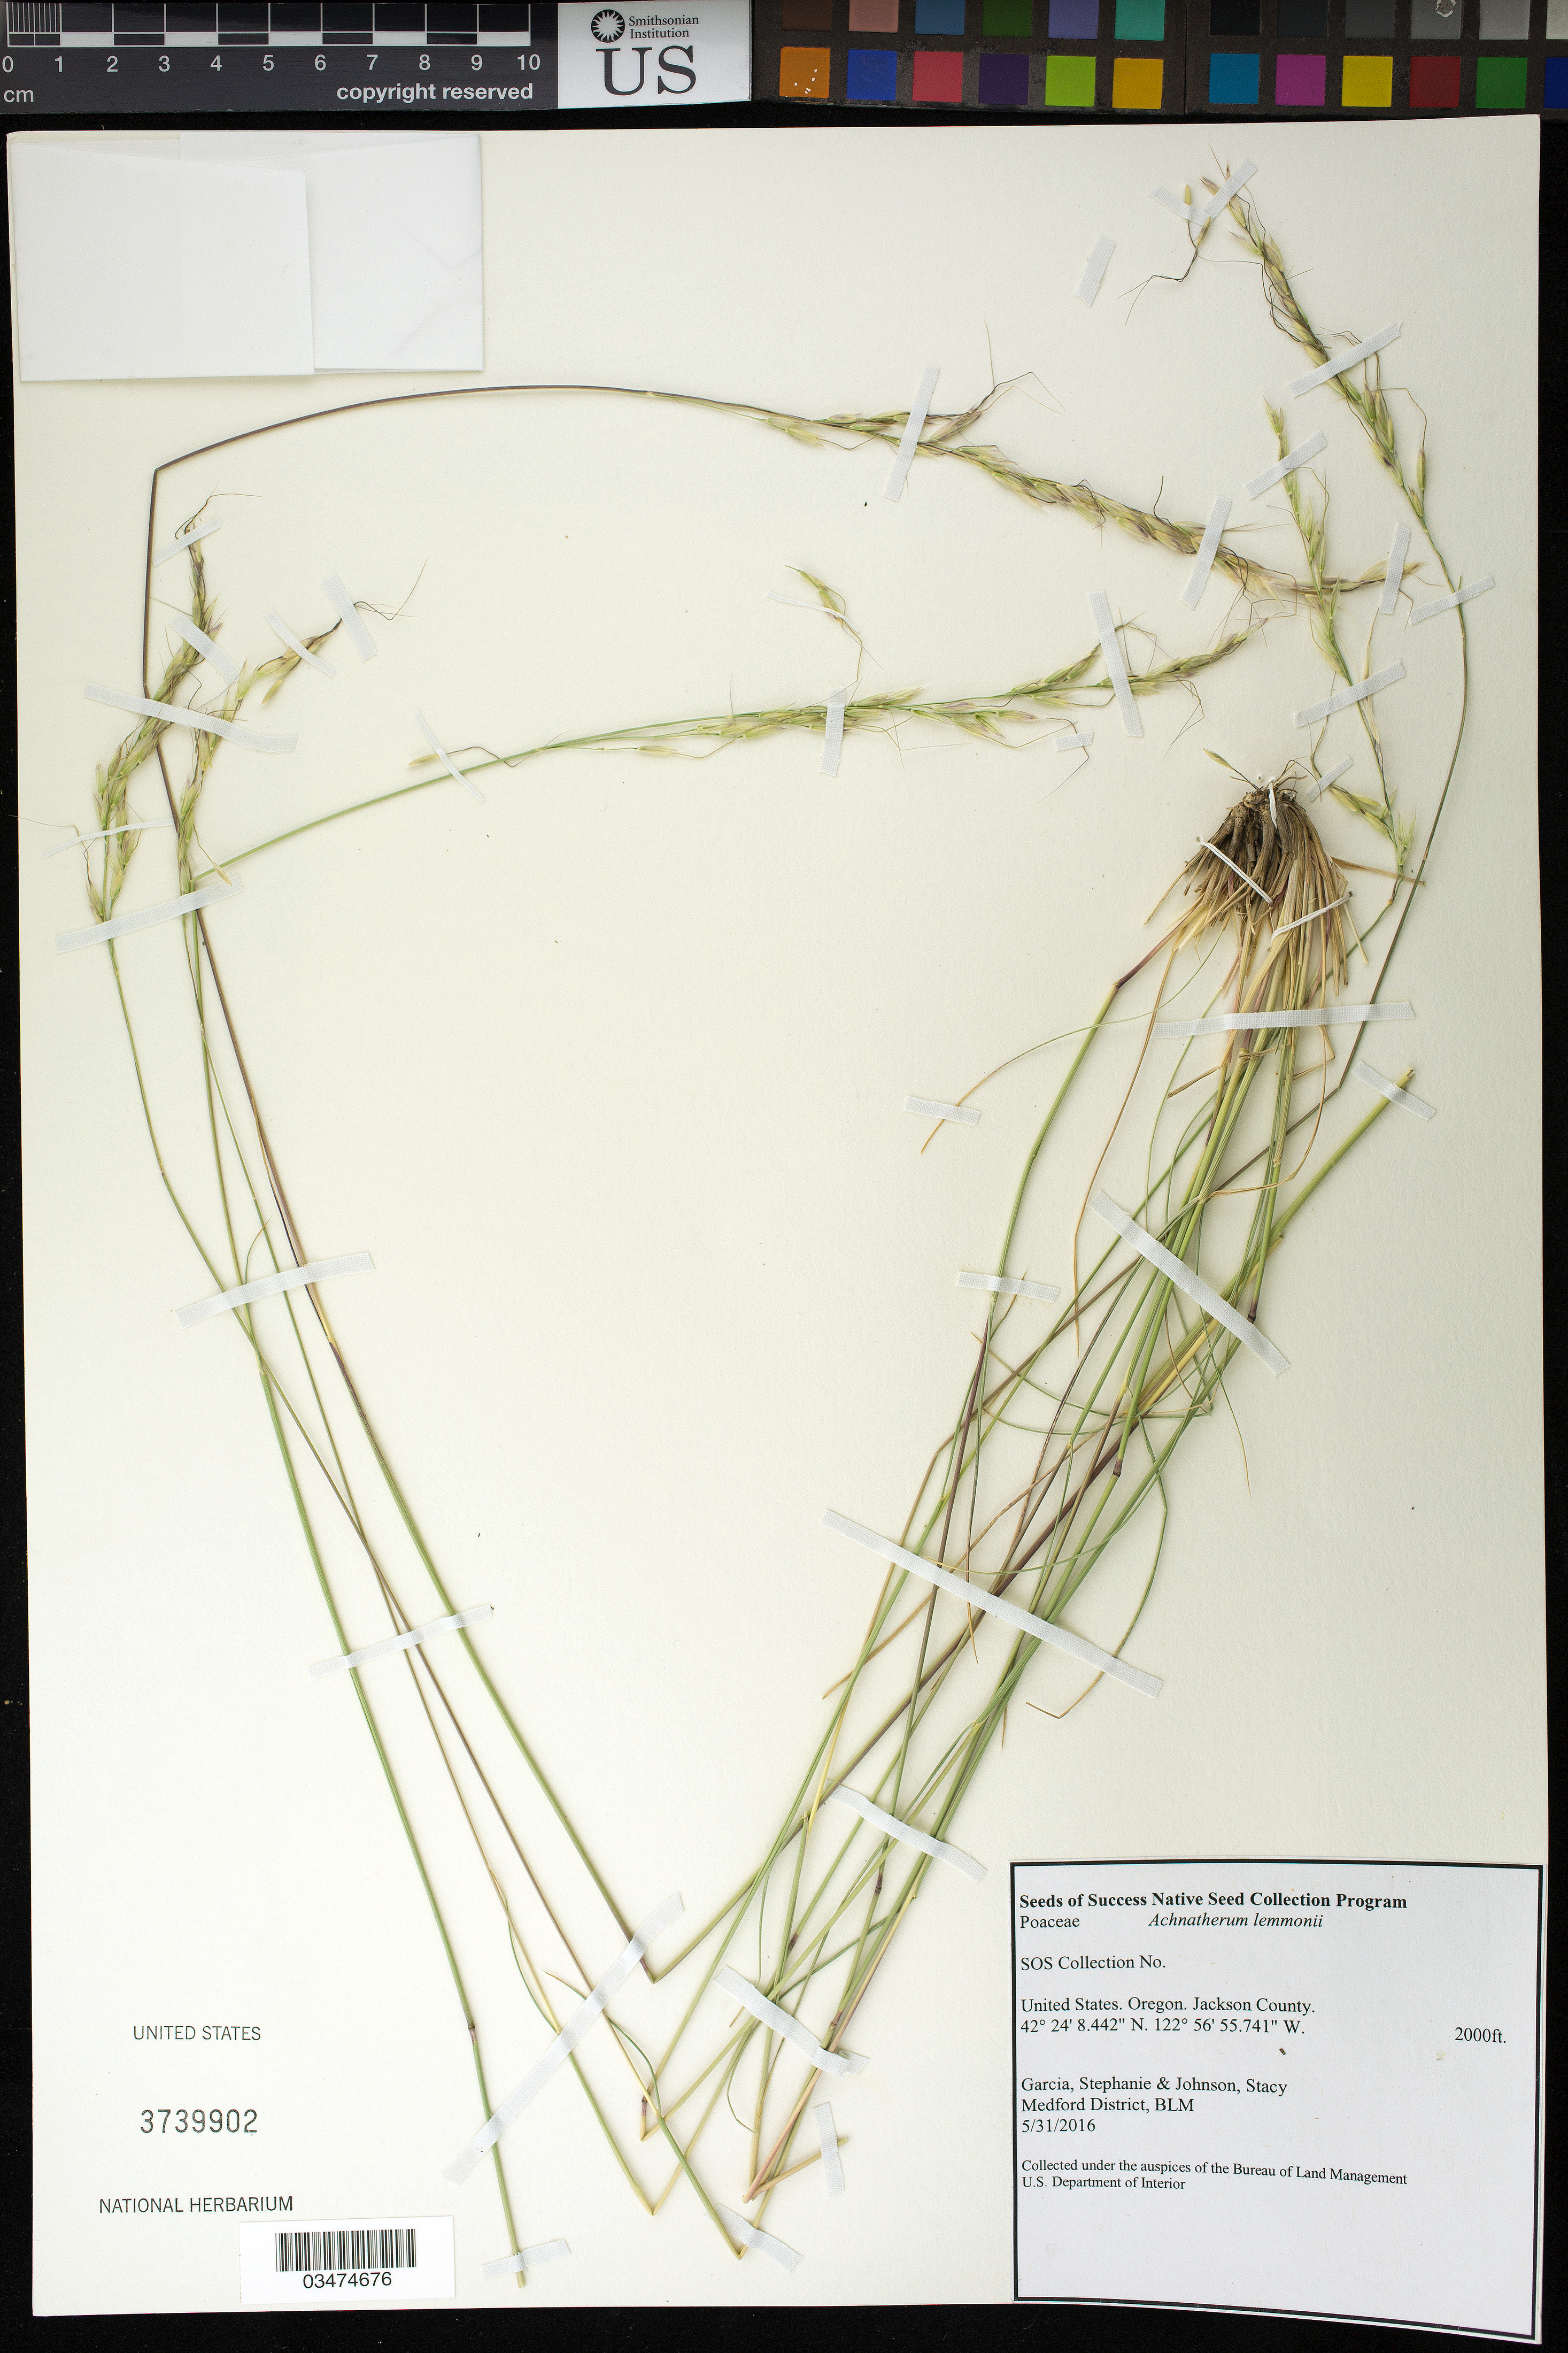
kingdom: Plantae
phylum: Tracheophyta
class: Liliopsida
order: Poales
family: Poaceae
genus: Achnatherum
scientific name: Achnatherum lemmonii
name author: (Vasey) Barkworth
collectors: S. Garcia & S. Johnson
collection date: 2016-05-31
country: United States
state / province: Oregon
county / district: Jackson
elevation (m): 610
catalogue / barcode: US 3739902